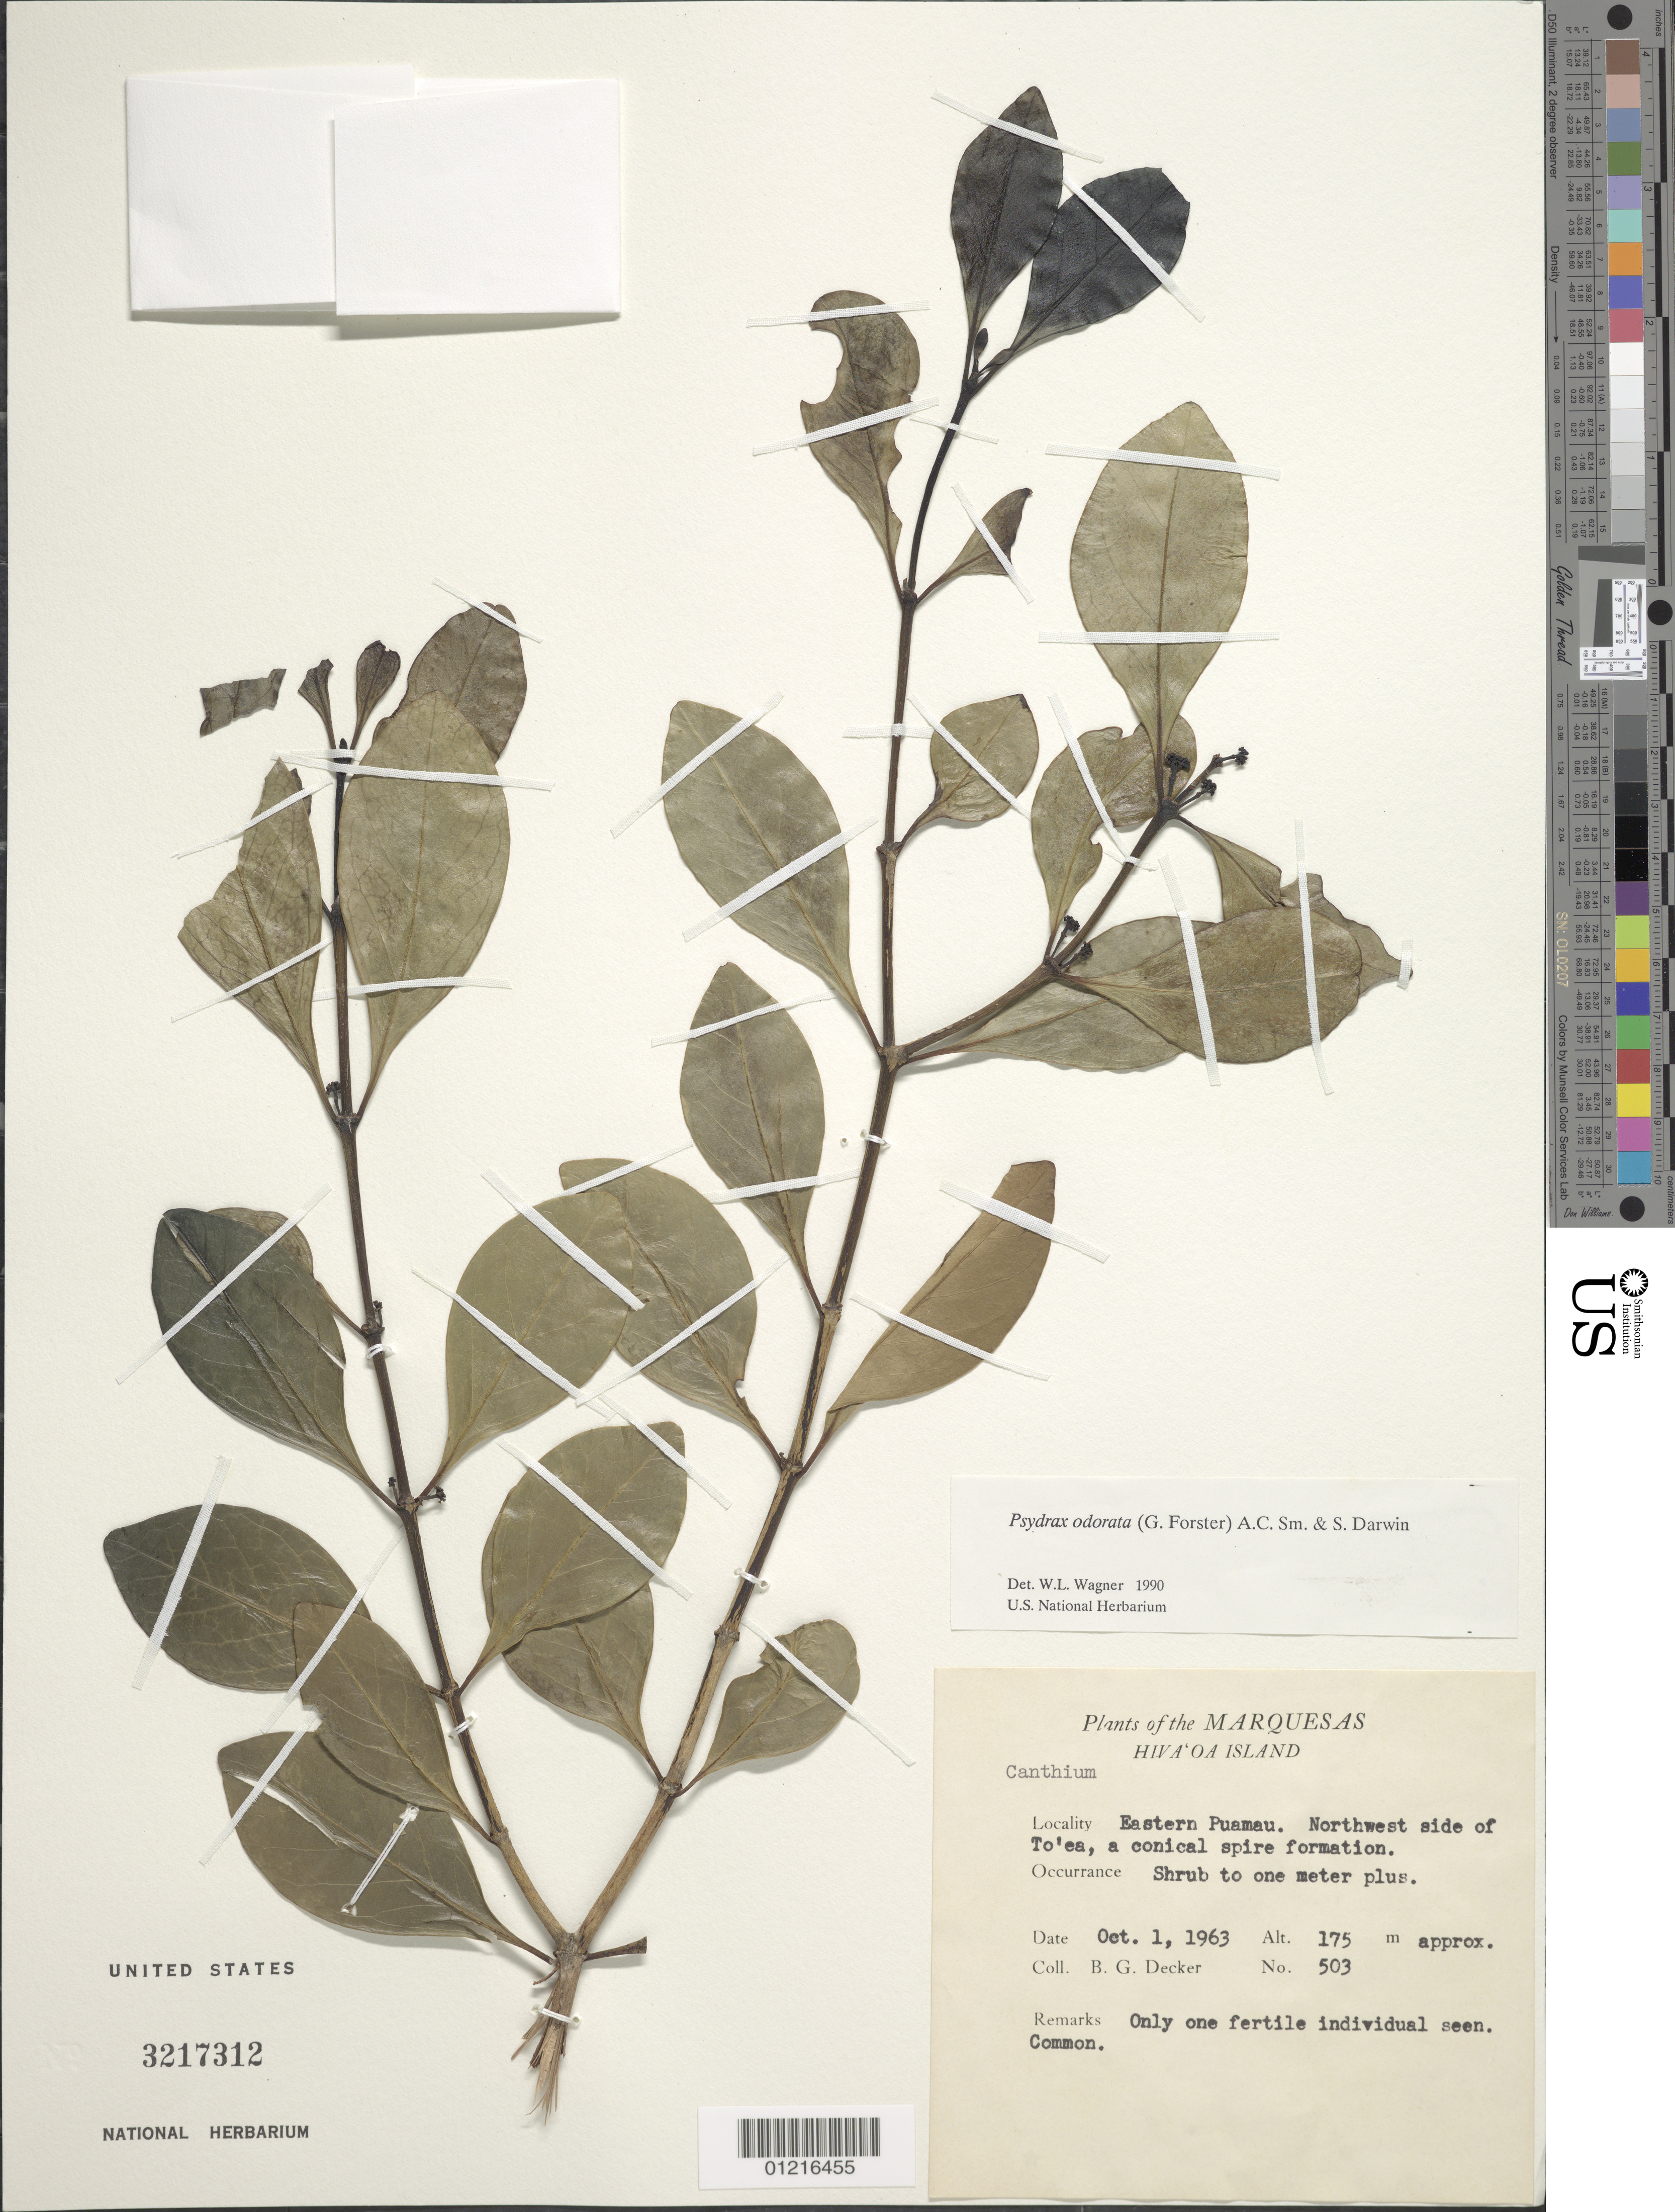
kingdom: Plantae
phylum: Tracheophyta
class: Magnoliopsida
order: Gentianales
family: Rubiaceae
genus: Psydrax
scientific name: Psydrax odorata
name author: (G. Forst.) A.C. Sm. & S.P. Darwin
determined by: Wagner, W. L., (BOT), Smithsonian Institution - National Museum of Natural History (UNITED STATES)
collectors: B. G. Decker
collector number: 503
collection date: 1963-10-01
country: French Polynesia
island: Hiva Oa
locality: E Puamau, NW side of To'ea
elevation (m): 175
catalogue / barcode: US 3217312